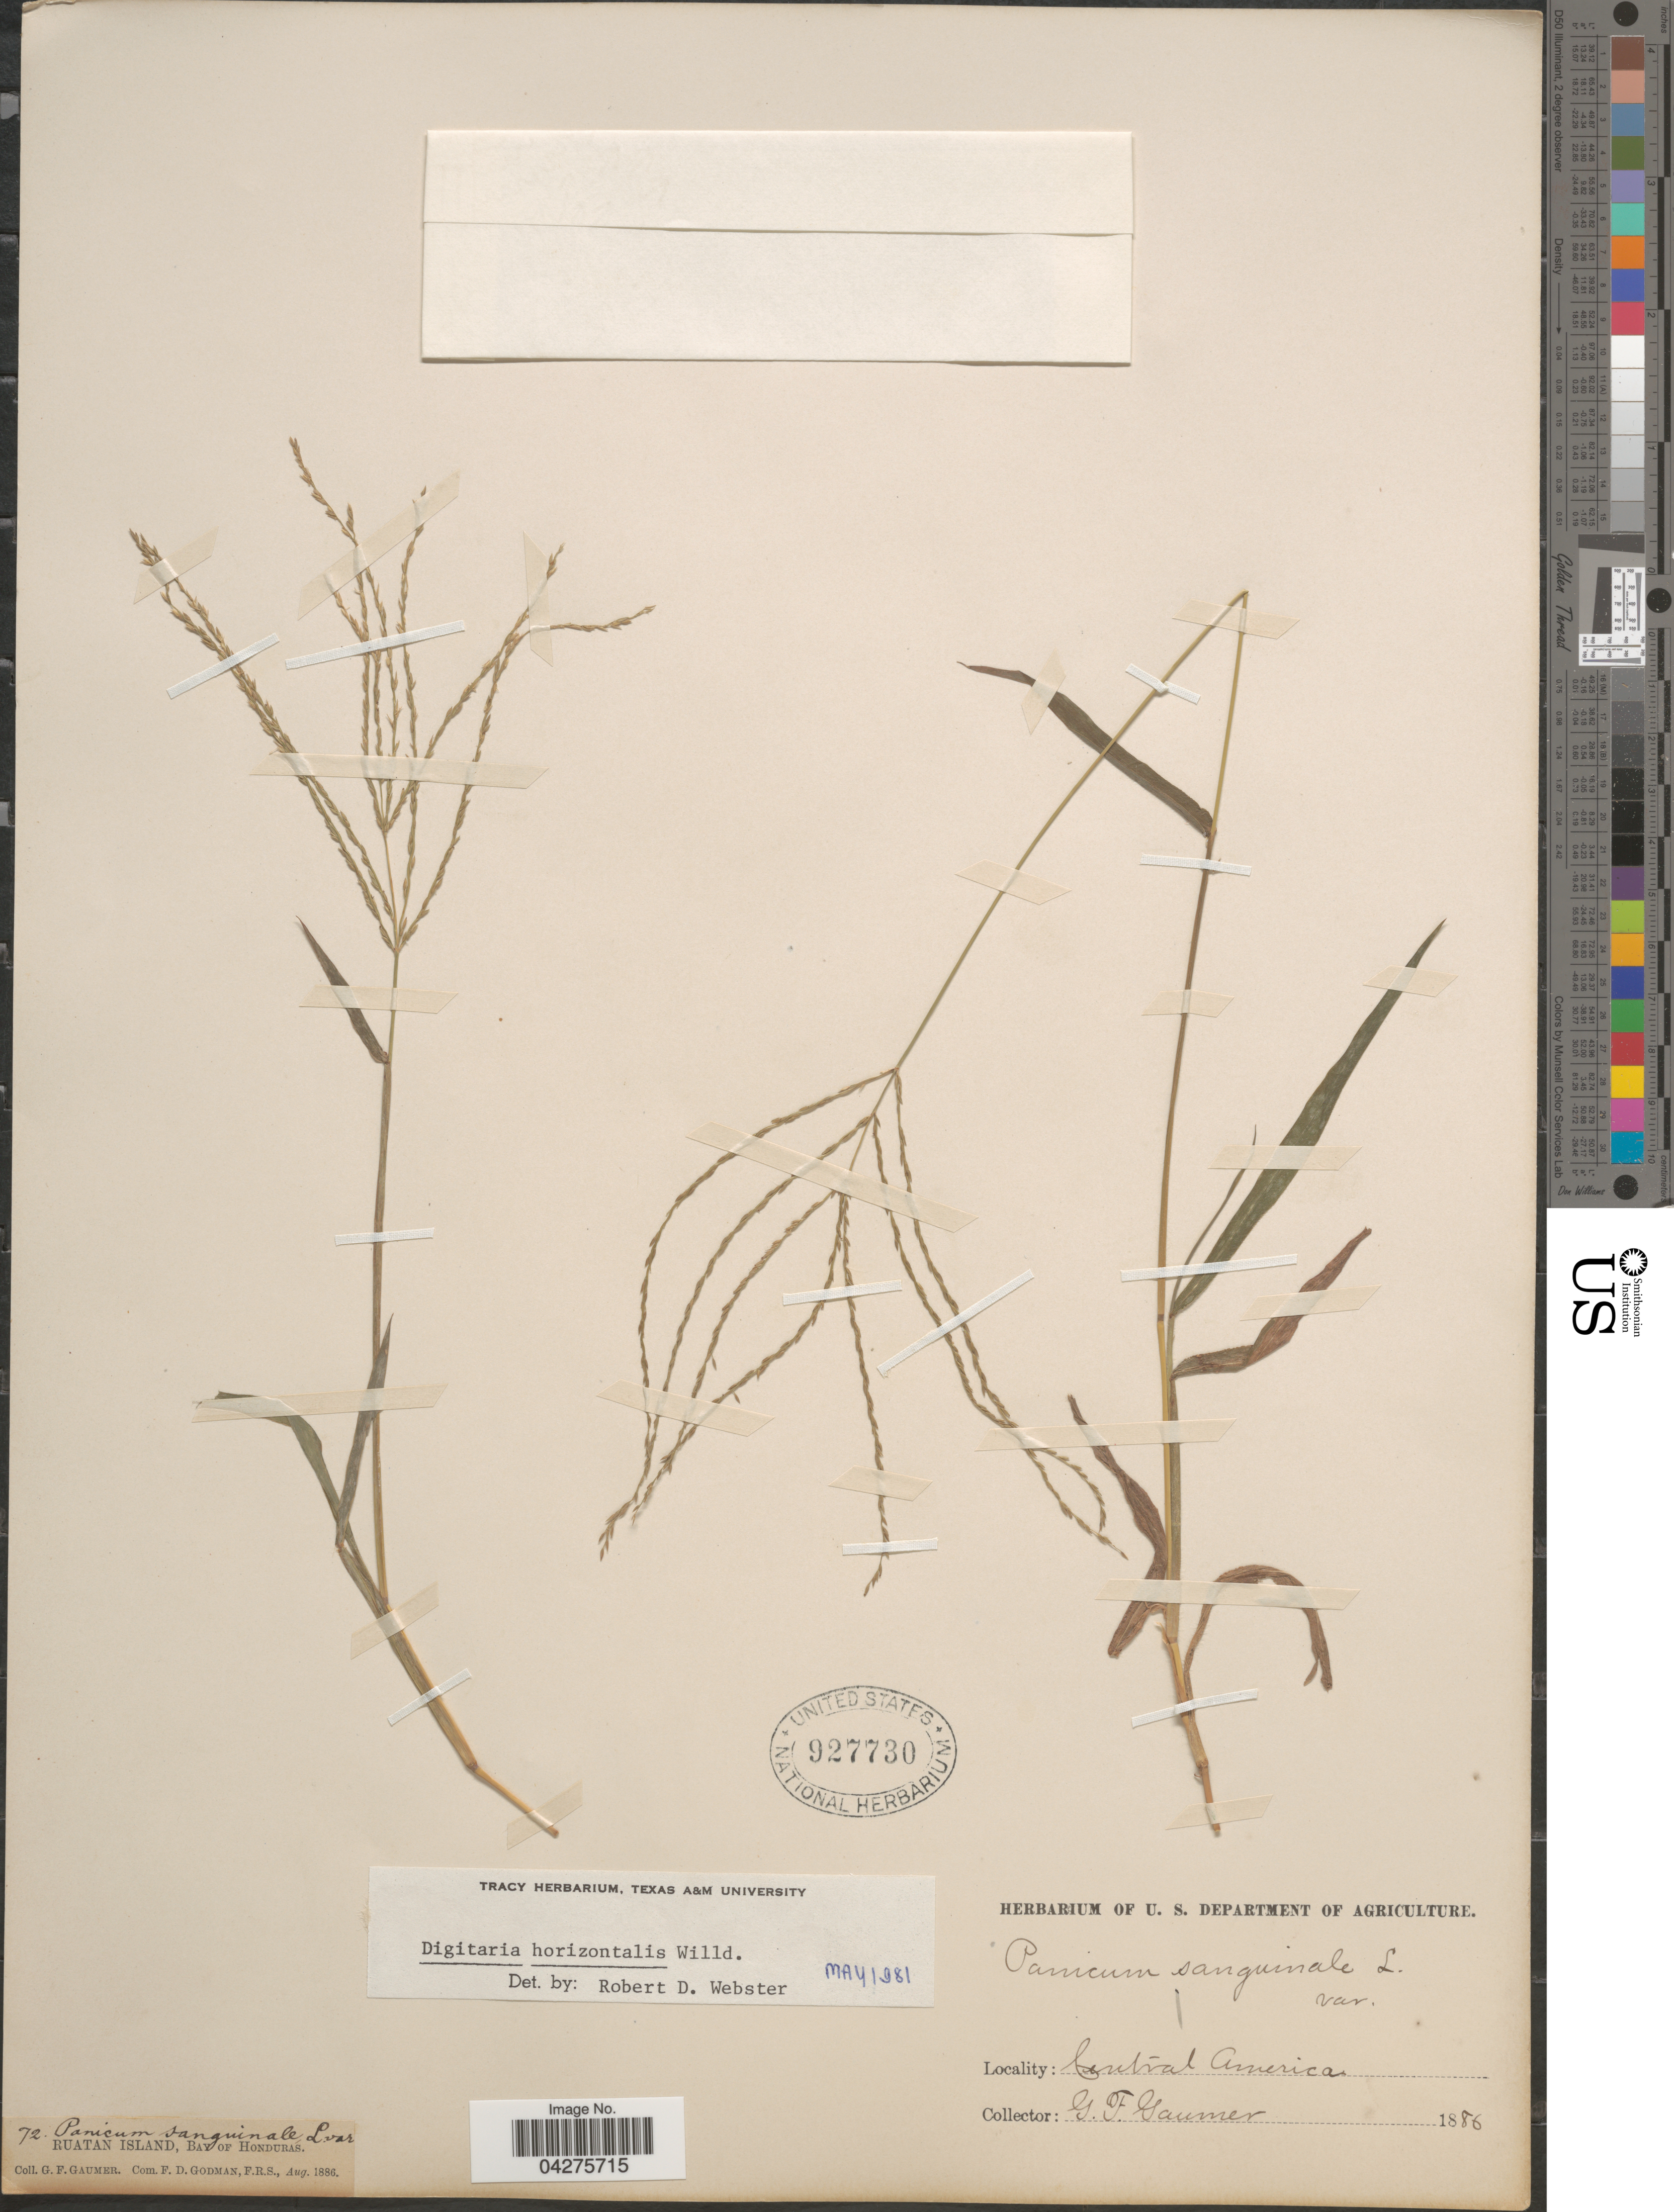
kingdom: Plantae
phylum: Tracheophyta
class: Liliopsida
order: Poales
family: Poaceae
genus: Digitaria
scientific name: Digitaria horizontalis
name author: Willd.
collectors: G. F. Gaumer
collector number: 72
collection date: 1886-08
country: Honduras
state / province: Islas de la Bahía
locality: Ruatan Island, Bay of Honduras.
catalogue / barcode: US 927730